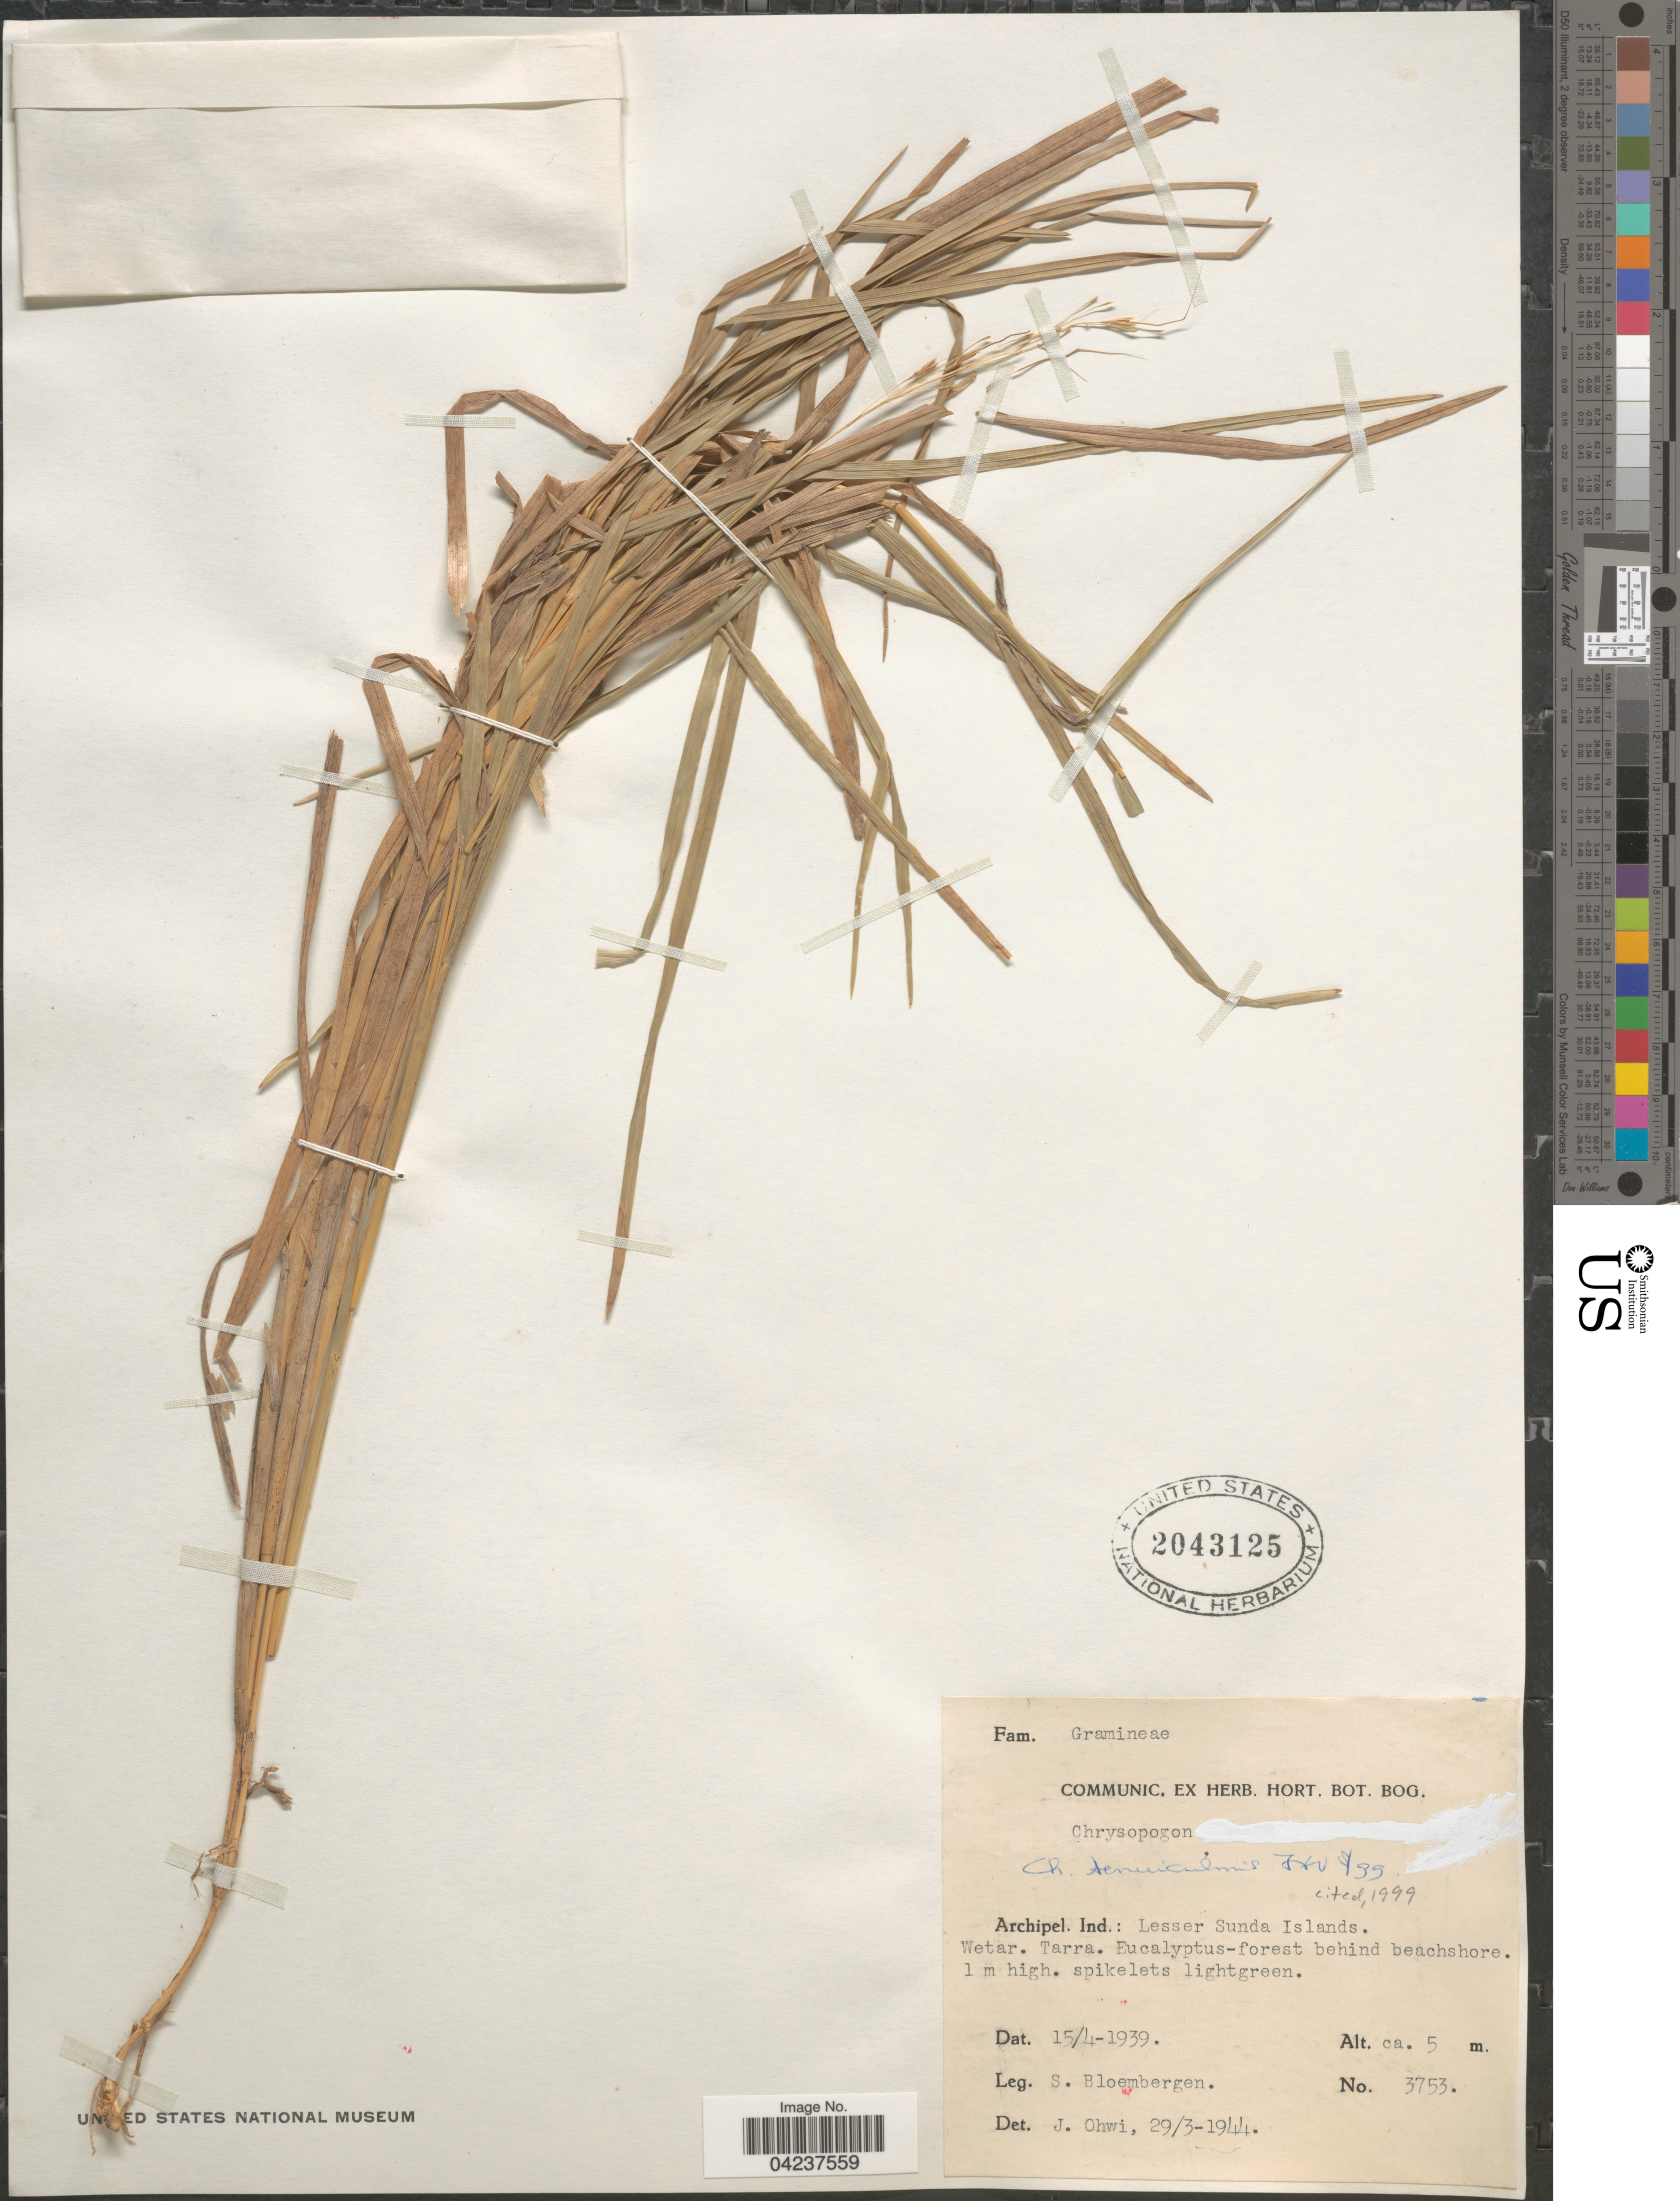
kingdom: Plantae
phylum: Tracheophyta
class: Liliopsida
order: Poales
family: Poaceae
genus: Chrysopogon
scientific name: Chrysopogon tenuiculmis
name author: Henr.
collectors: S. Bloembergen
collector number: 3753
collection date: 1939-04-15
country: Indonesia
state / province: Nusa Tenggara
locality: Archipel. Ind.: Lesser Sunda Islands. Wetar. Tarra.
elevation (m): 5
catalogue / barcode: US 2043125